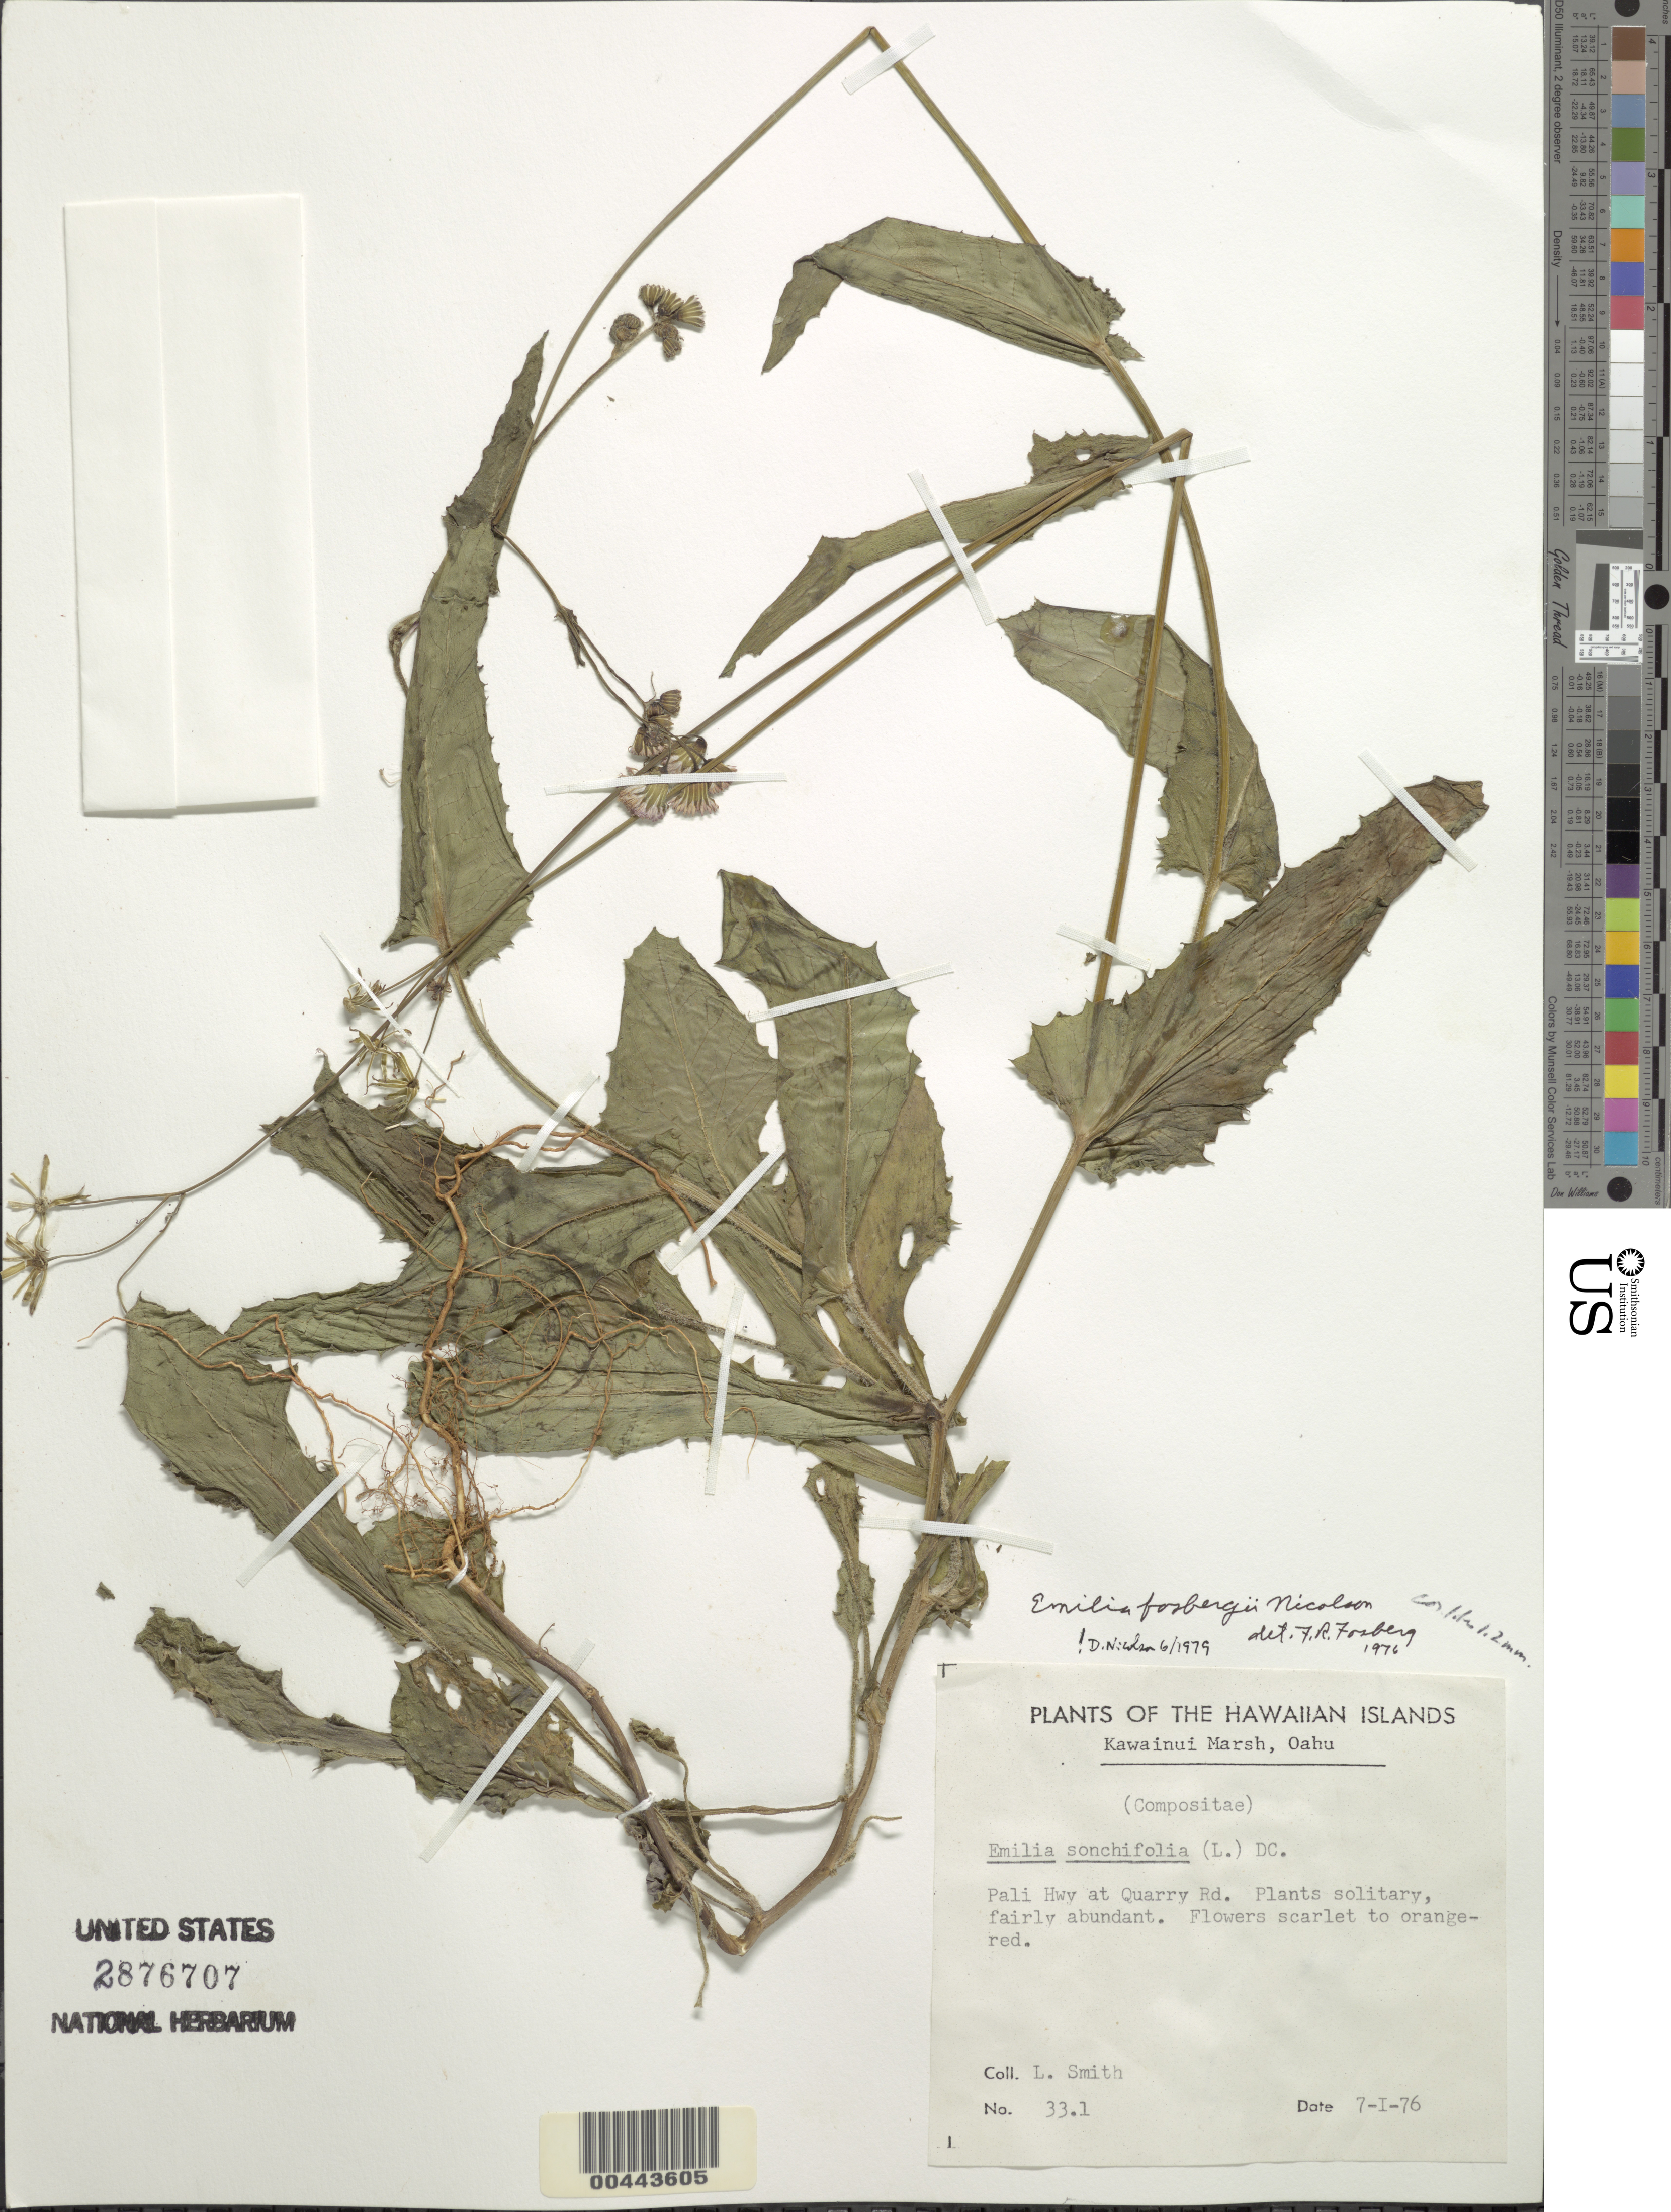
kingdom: Plantae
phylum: Tracheophyta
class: Magnoliopsida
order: Asterales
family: Asteraceae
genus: Emilia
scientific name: Emilia fosbergii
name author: Nicolson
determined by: Fosberg, F. R.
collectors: L. Smith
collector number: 33.1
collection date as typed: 7 Jan 1976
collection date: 1976-01-07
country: United States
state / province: Hawaii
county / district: Honolulu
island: Oahu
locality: Kawainui Marsh, Pali Highway at Quarry Road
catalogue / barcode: US 2876707